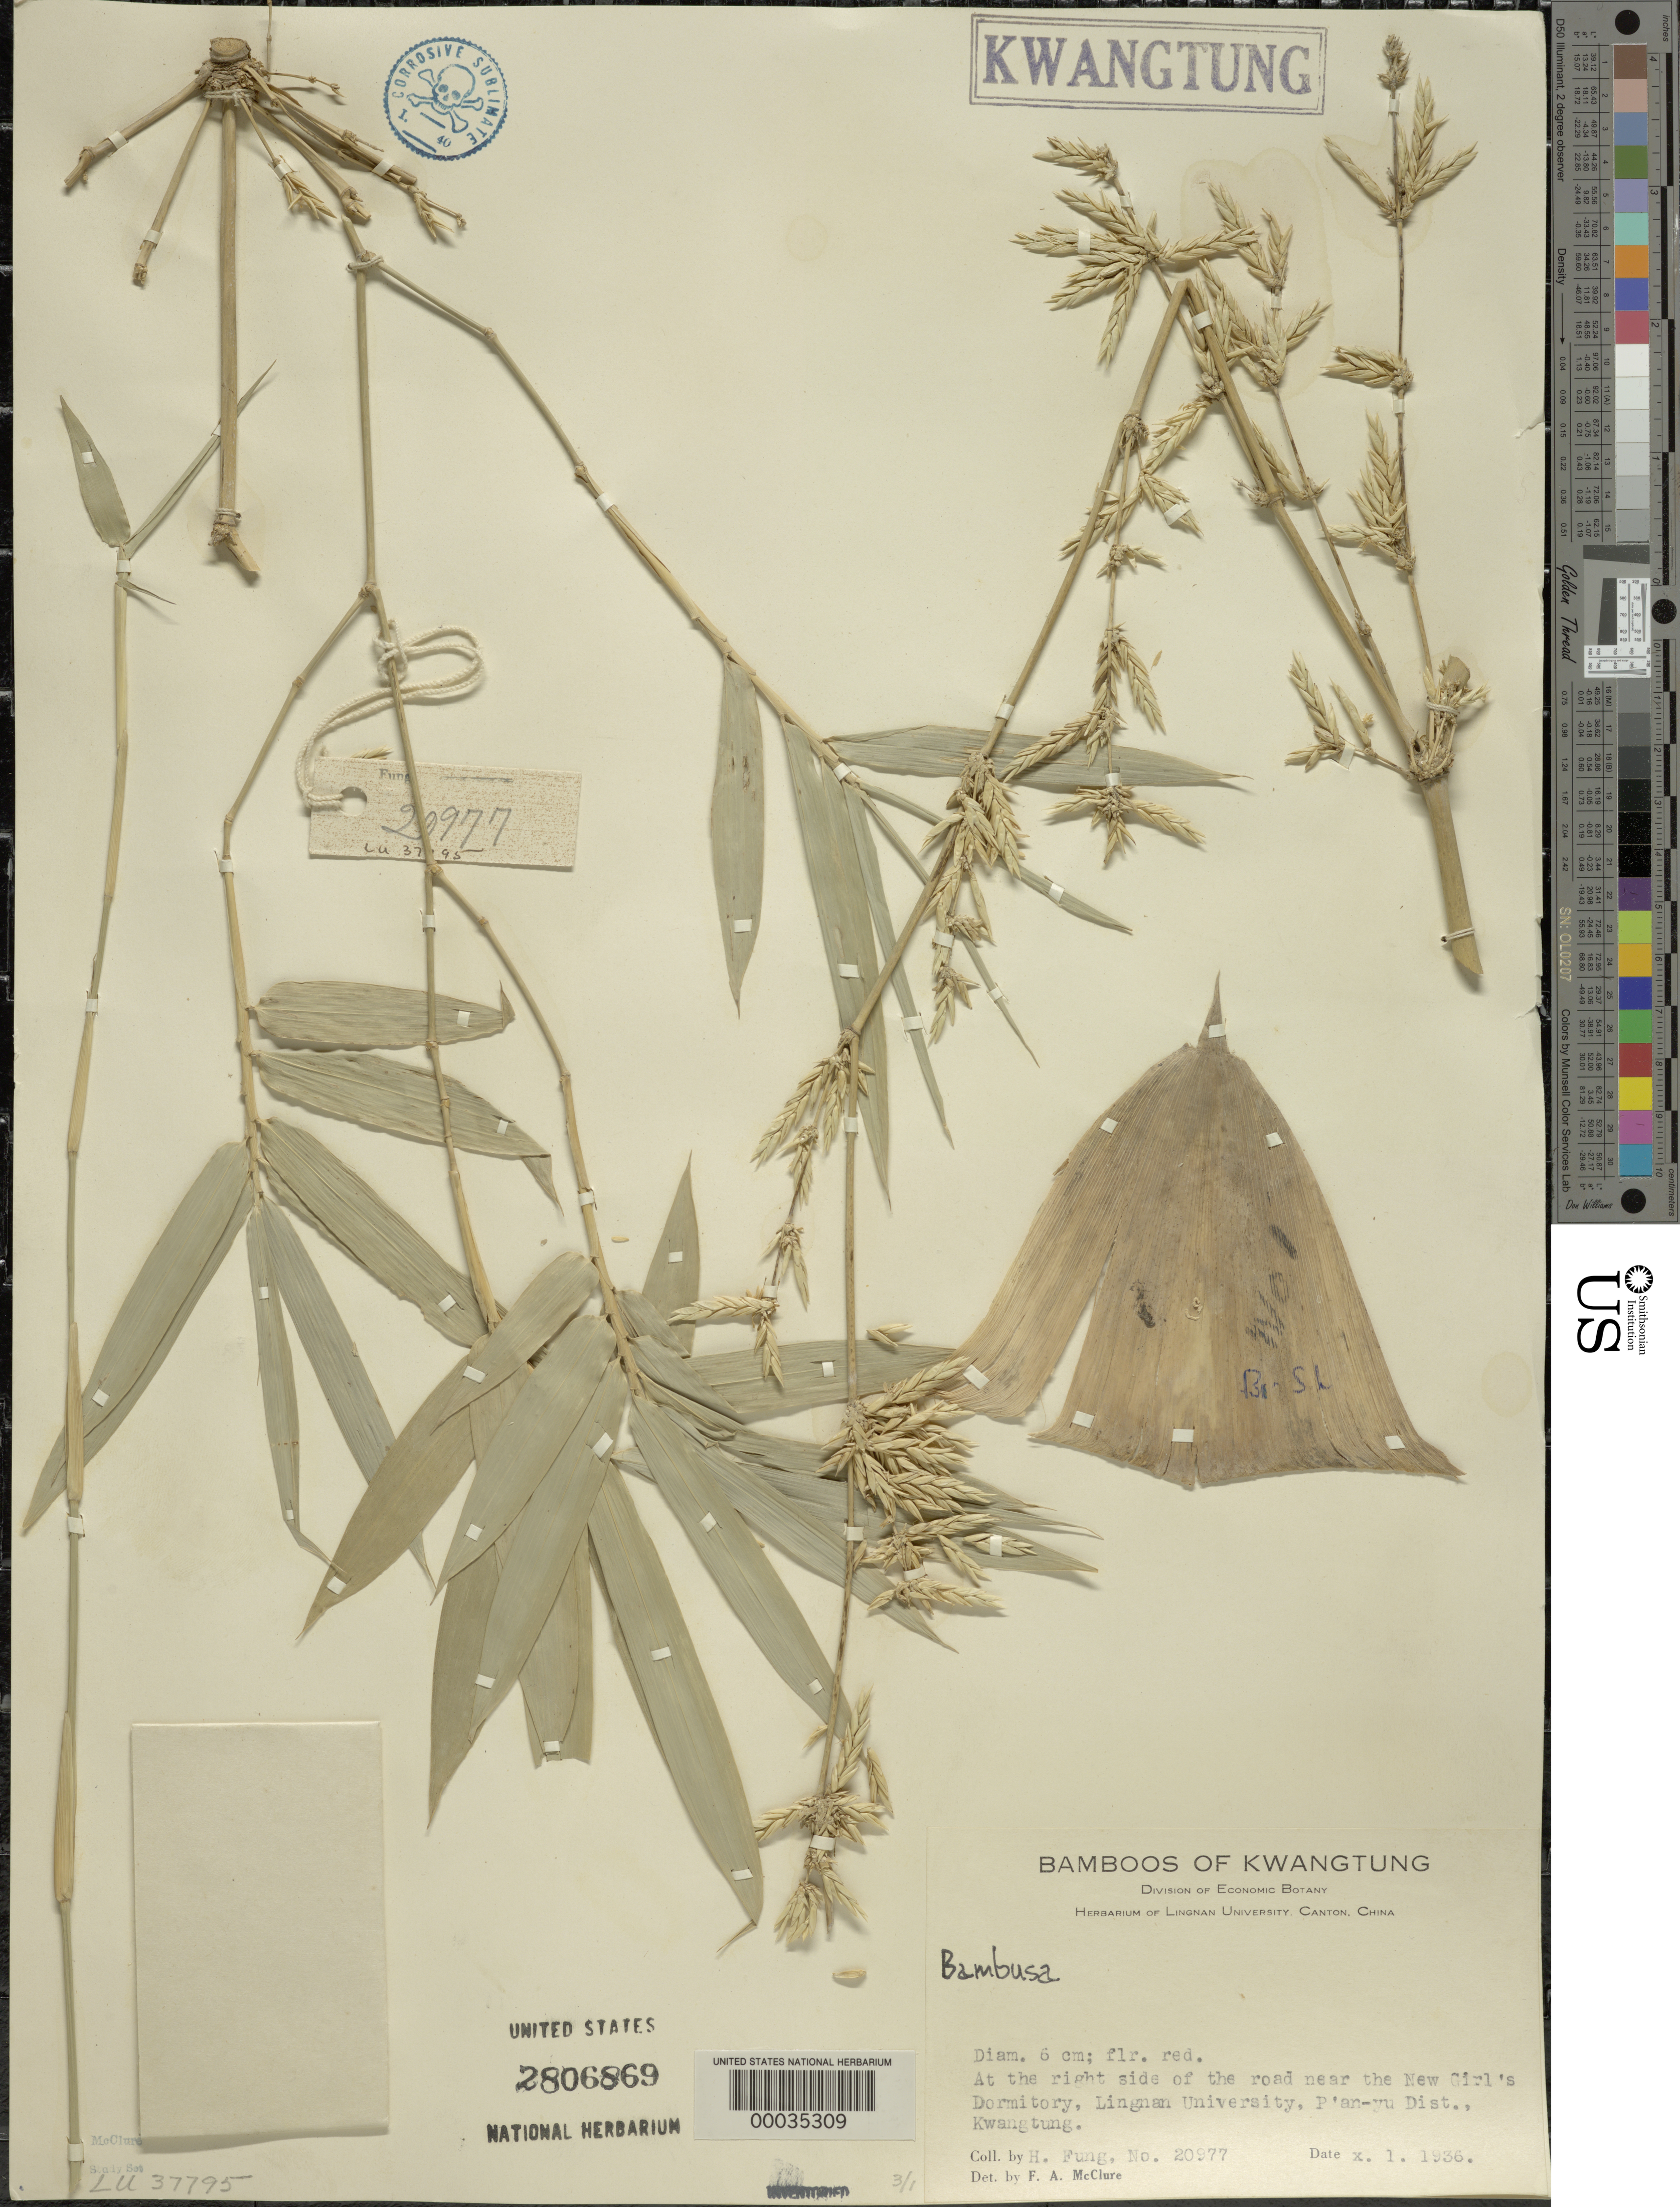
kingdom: Plantae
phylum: Tracheophyta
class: Liliopsida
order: Poales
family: Poaceae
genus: Bambusa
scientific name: Bambusa sp.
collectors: H. L. Fung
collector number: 20977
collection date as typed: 01 Oct 1936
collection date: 1936-10-01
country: China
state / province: Guangdong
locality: Lingnan univ.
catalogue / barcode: US 2806869